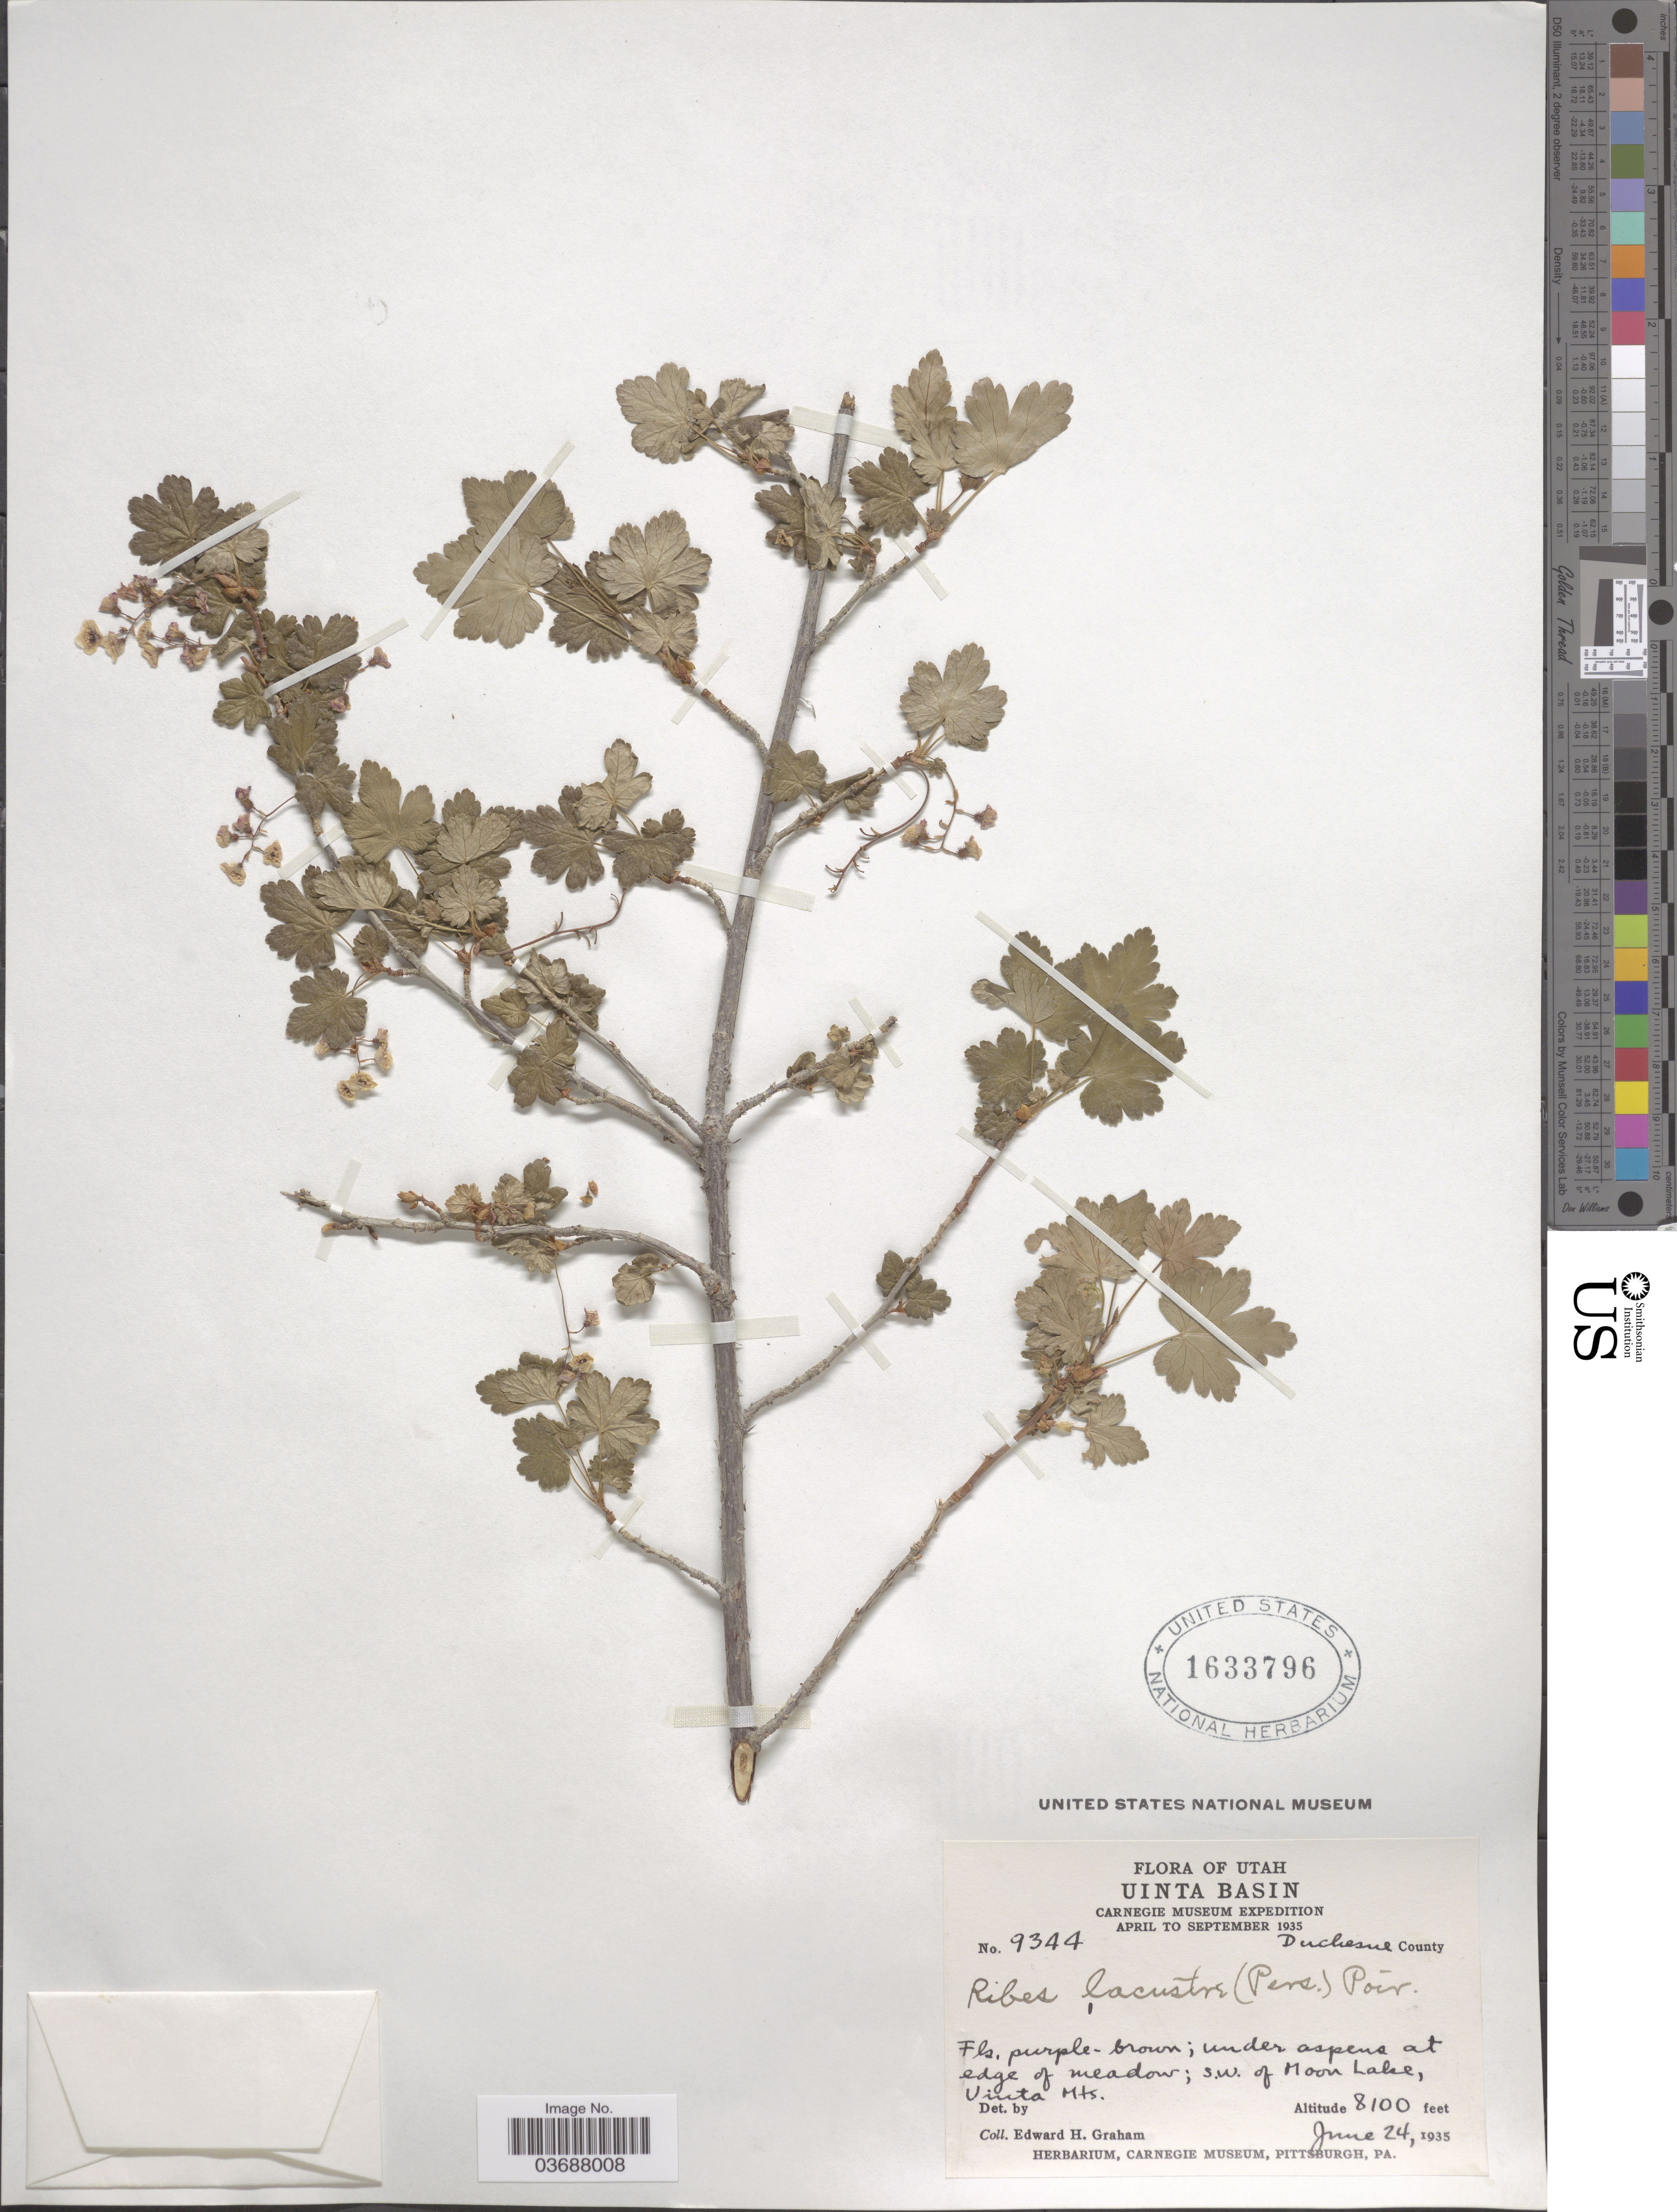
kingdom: Plantae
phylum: Tracheophyta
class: Magnoliopsida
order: Saxifragales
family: Grossulariaceae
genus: Ribes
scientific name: Ribes lacustre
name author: (Pers.) Poir.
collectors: E. H. Graham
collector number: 9344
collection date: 1935-06-24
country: United States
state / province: Utah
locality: Uinta Basin. Under aspens at edge of meadow; S.W. of Moon Lake, Uinta Mts.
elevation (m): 2469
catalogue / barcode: US 1633796